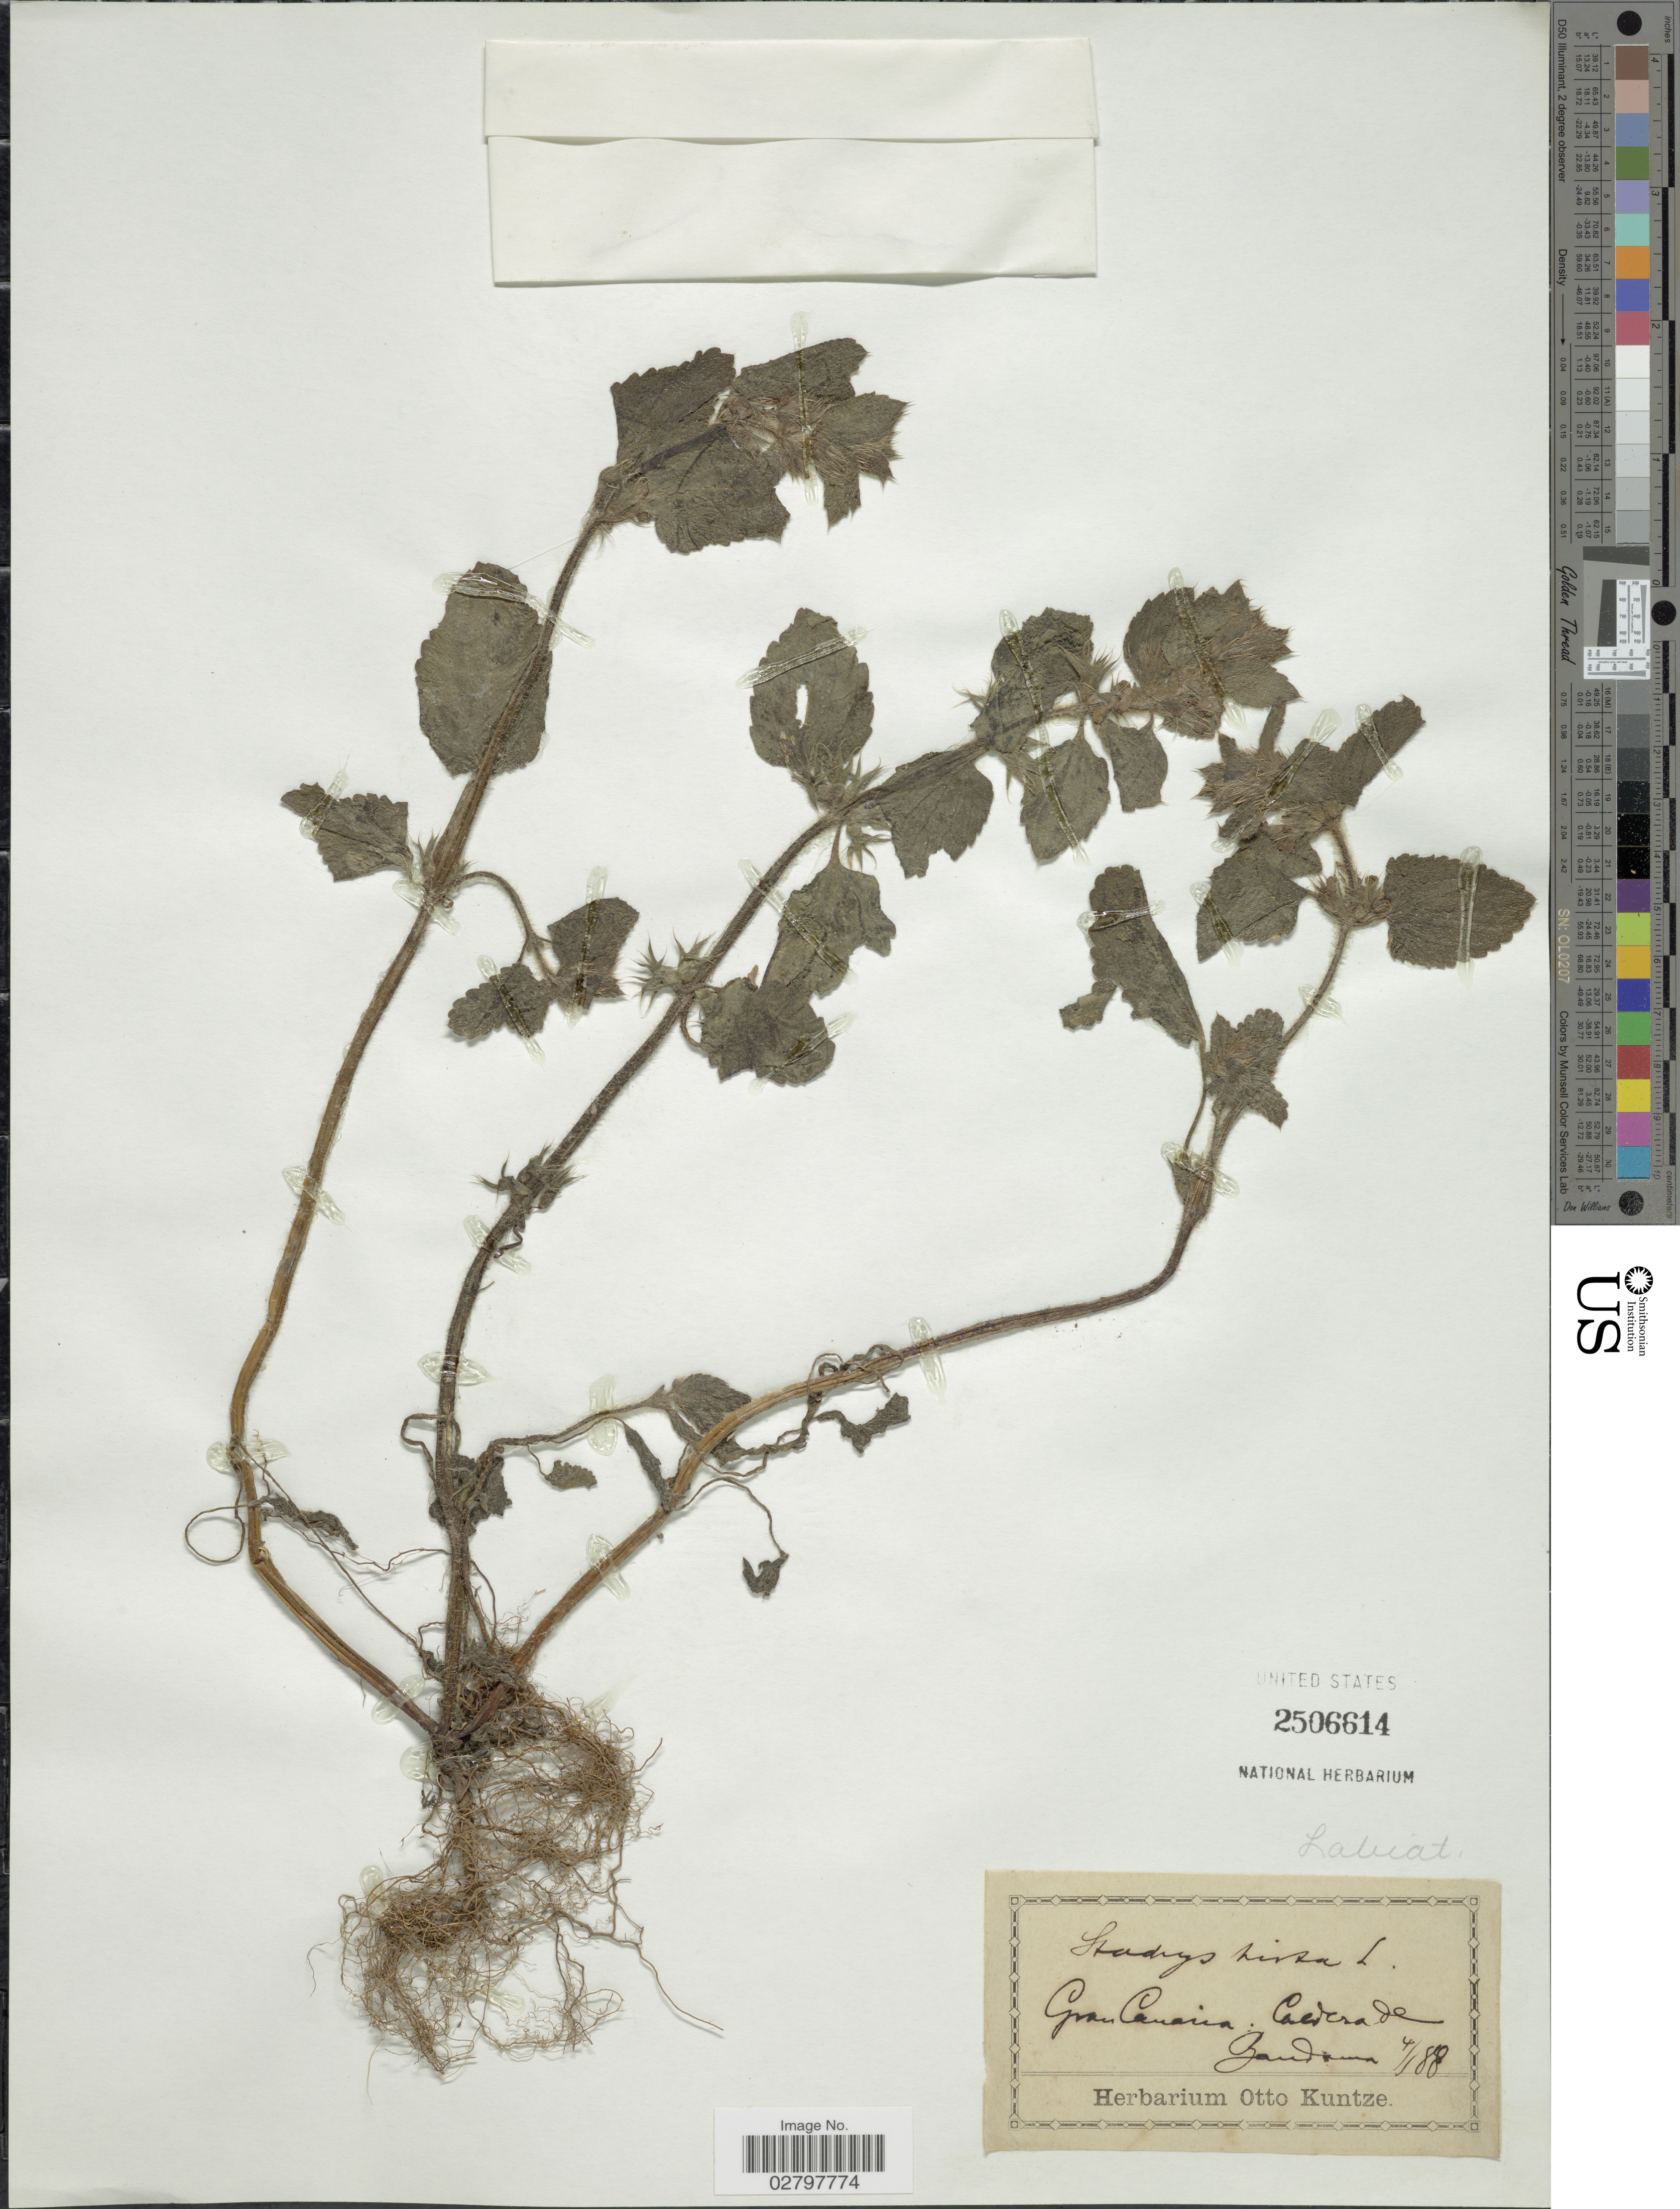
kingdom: Plantae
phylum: Tracheophyta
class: Magnoliopsida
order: Lamiales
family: Lamiaceae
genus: Stachys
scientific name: Stachys hirta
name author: L.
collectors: ex herb. Otto Kuntze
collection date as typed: Transcribed d/m/y: 4/1/88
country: Spain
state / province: Canarias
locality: Gran Canaria: Caldera de [illegible text]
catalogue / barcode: US 2506614